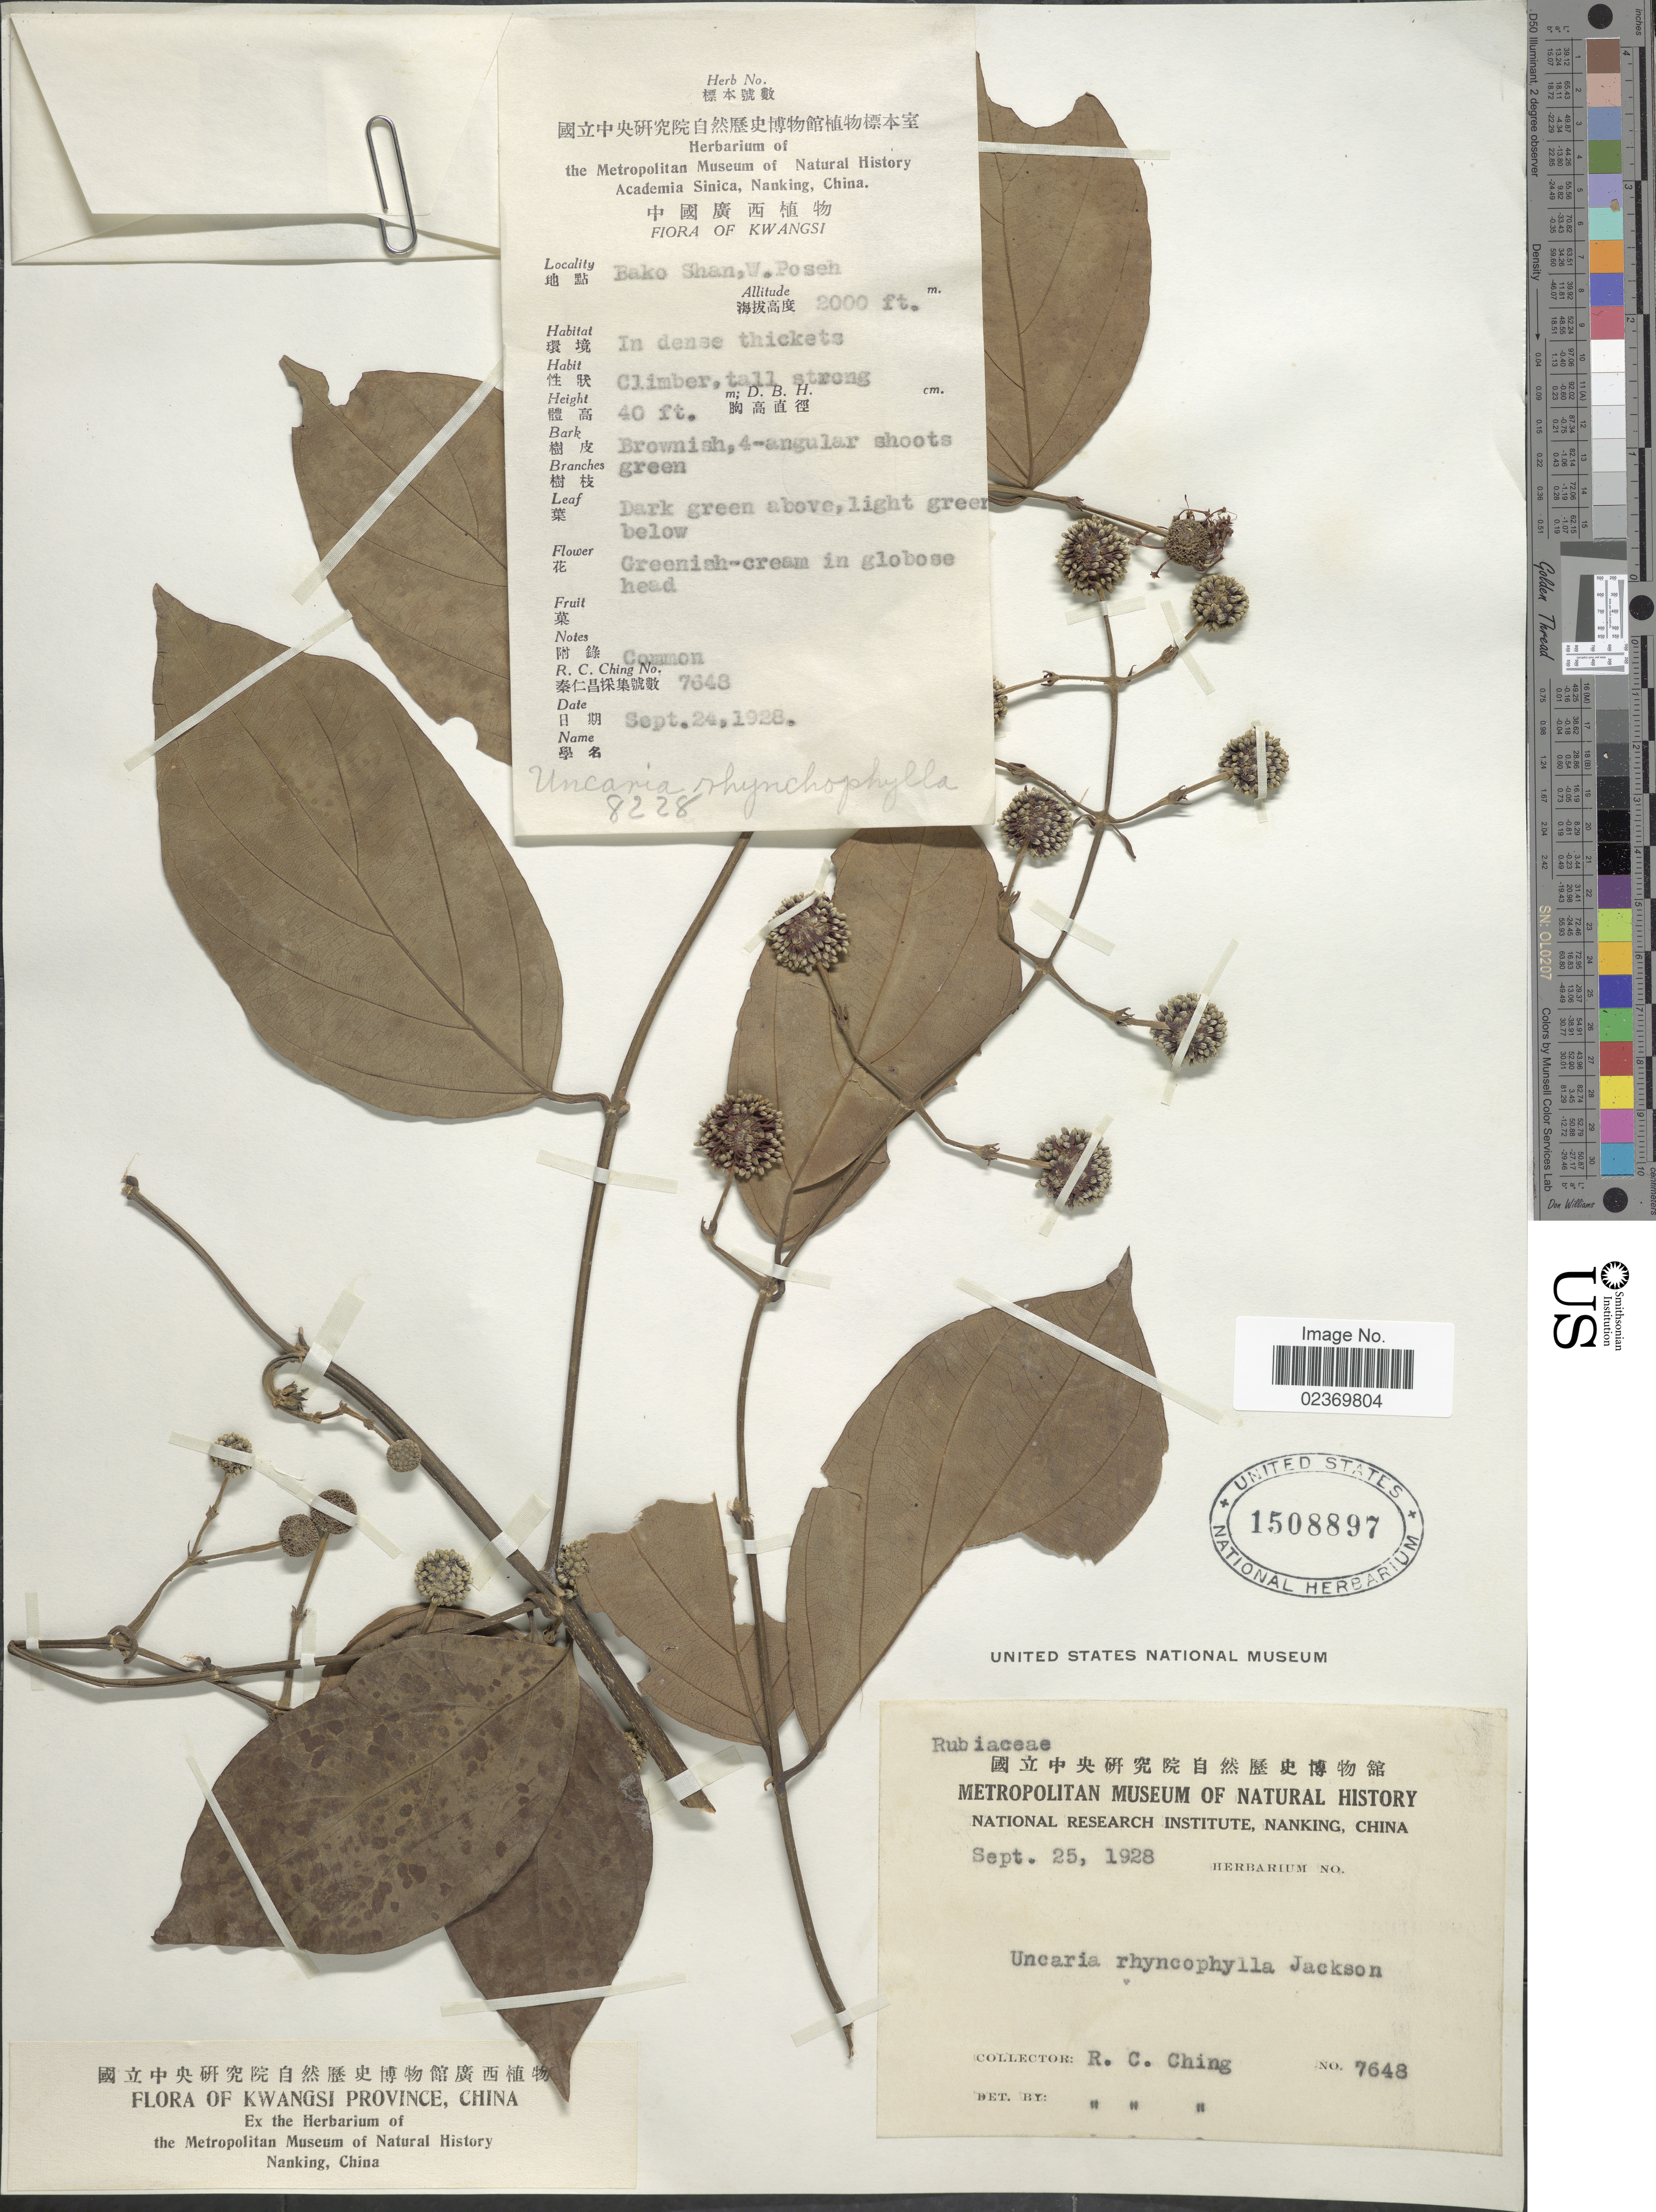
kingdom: Plantae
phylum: Tracheophyta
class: Magnoliopsida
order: Gentianales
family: Rubiaceae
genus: Uncaria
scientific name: Uncaria rhynchophylla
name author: (Miq.) Miq. ex Havil.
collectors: R. C. Ching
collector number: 7648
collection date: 1928-09-24/1928-09-25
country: China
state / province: Guangxi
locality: Kwangsi, Bako Shan, W. Poseh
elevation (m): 610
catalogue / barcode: US 1508897